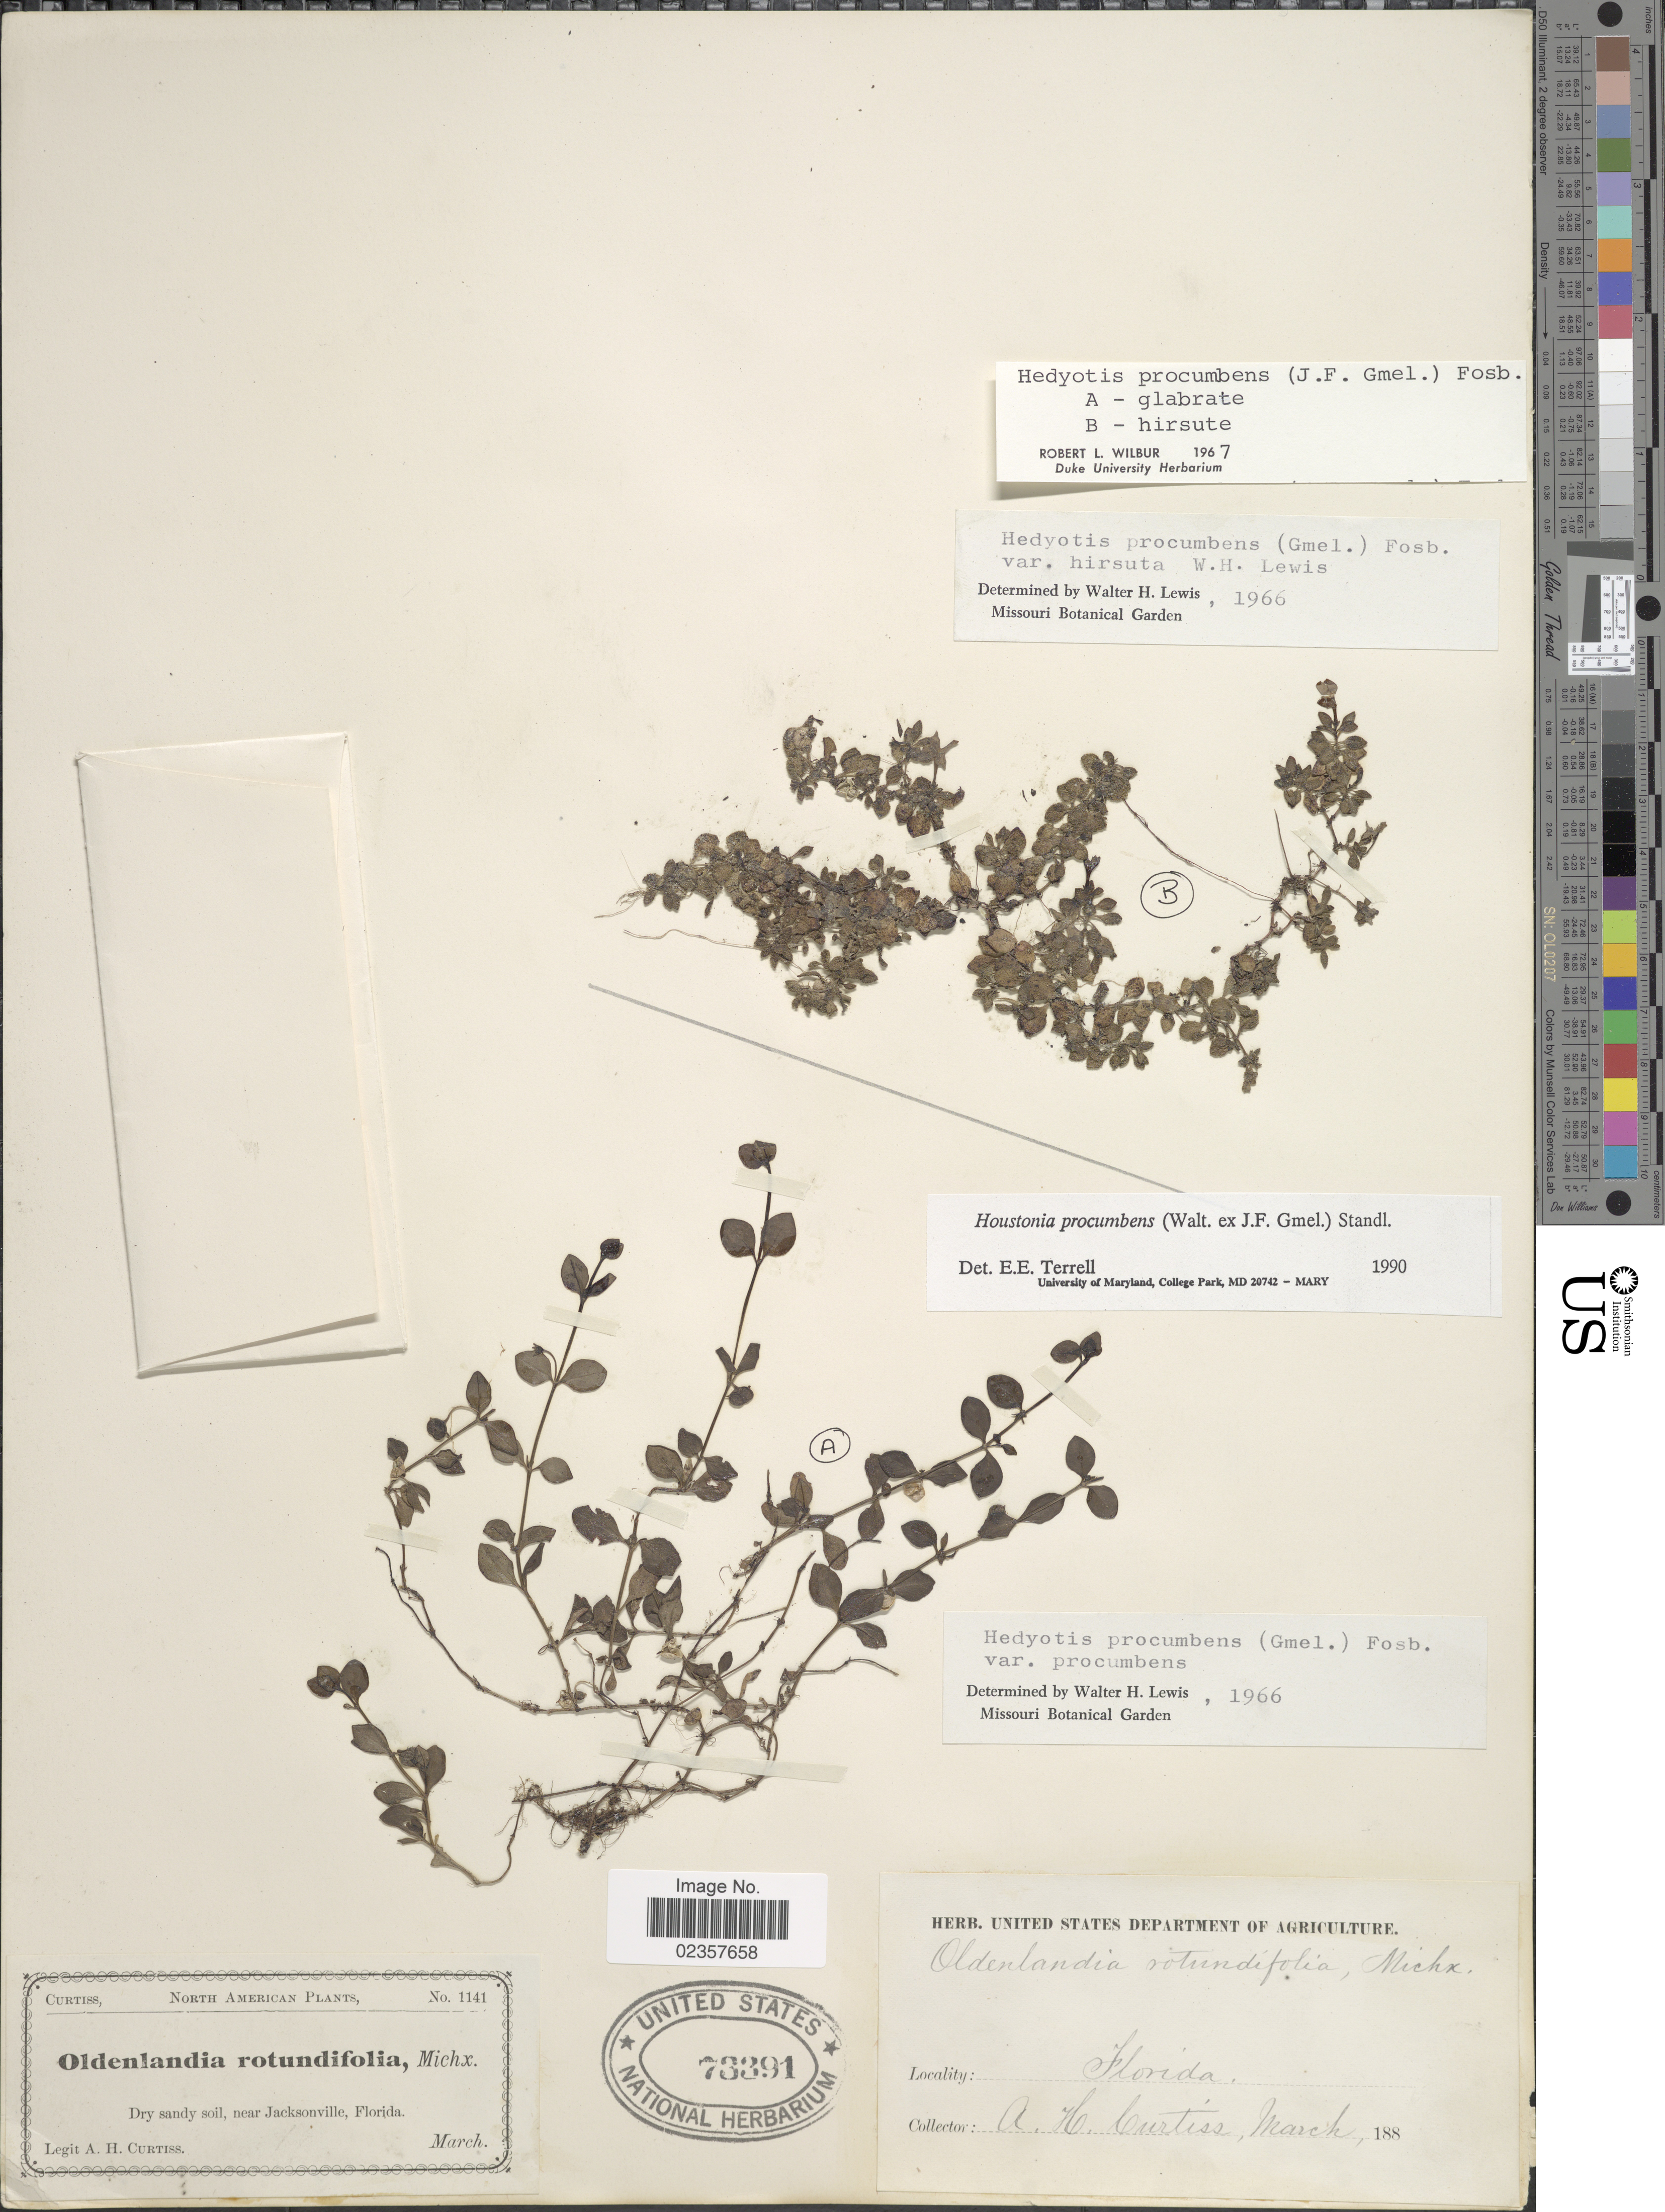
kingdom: Plantae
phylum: Tracheophyta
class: Magnoliopsida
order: Gentianales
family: Rubiaceae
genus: Houstonia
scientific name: Houstonia procumbens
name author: (Walter ex J.F. Gmel.) Standl.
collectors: A. H. Curtiss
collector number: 1141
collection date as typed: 188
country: United States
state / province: Florida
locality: Dry sandy soil, near Jacksonville, Florida.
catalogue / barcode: US 73391